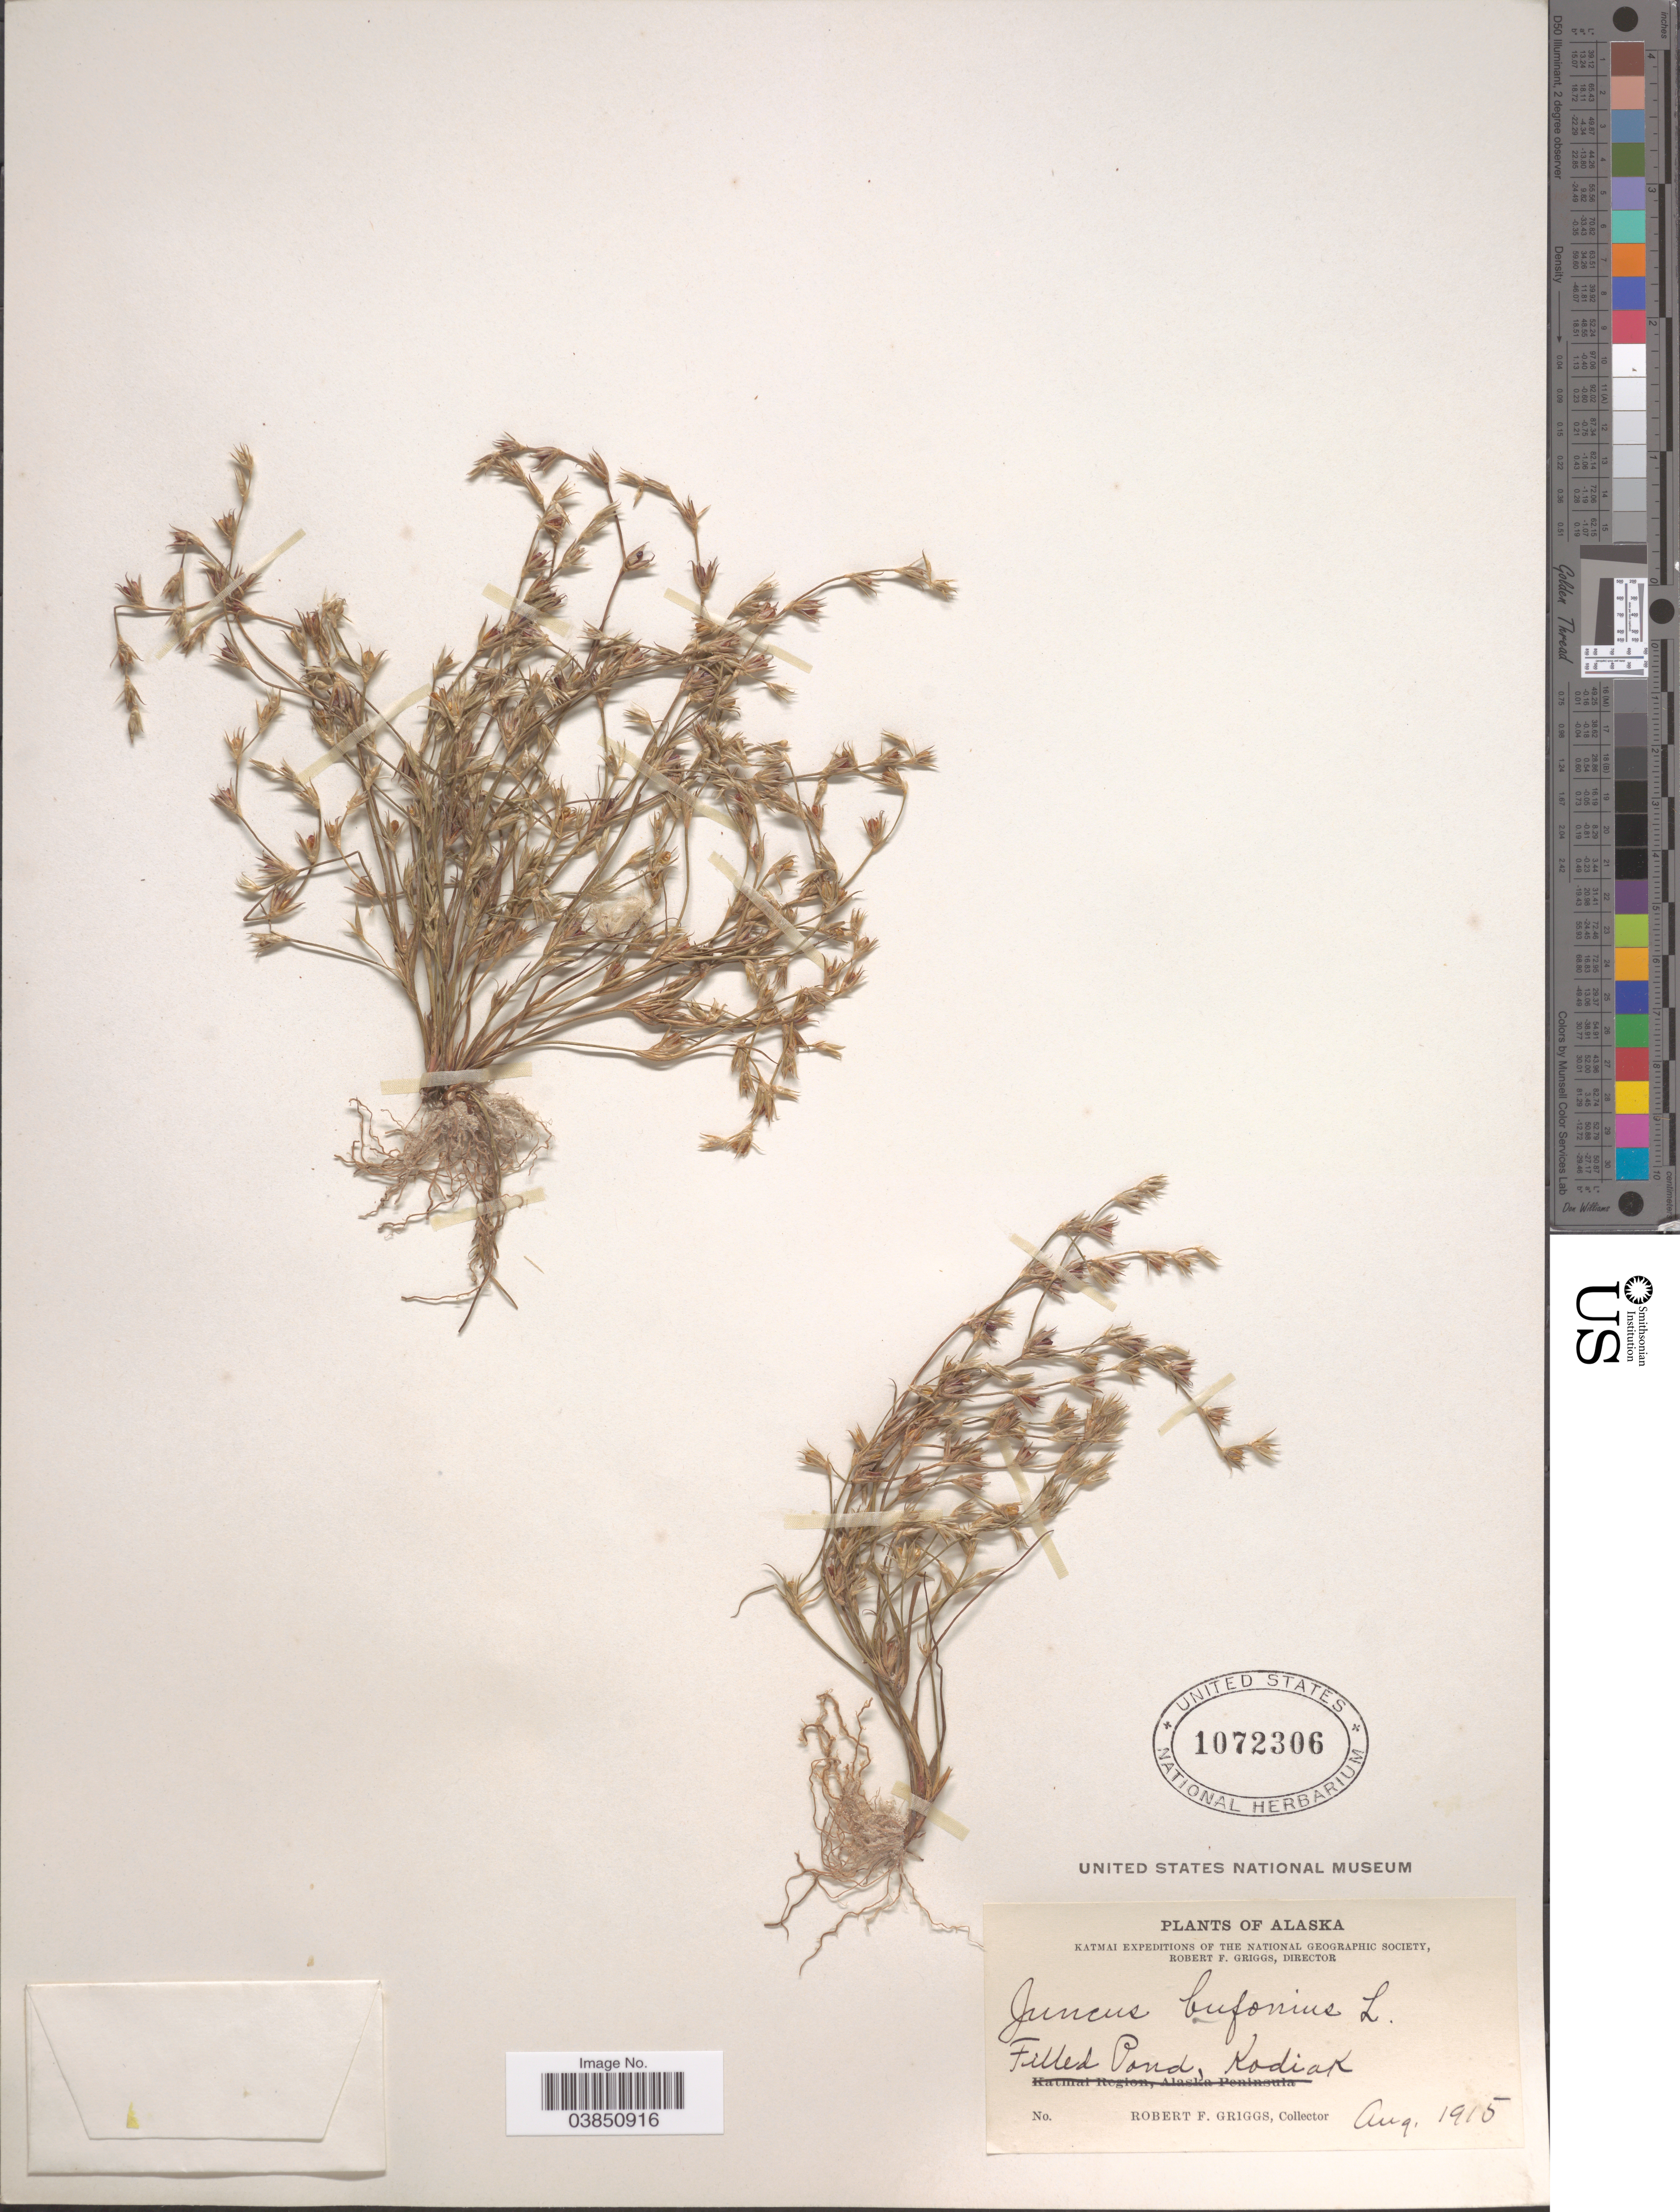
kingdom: Plantae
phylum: Tracheophyta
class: Liliopsida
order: Poales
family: Juncaceae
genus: Juncus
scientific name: Juncus bufonius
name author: L.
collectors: R. F. Griggs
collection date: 1915-08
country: United States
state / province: Alaska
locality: The National Geographic Society. Filled Pond, Kodiak.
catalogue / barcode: US 1072306